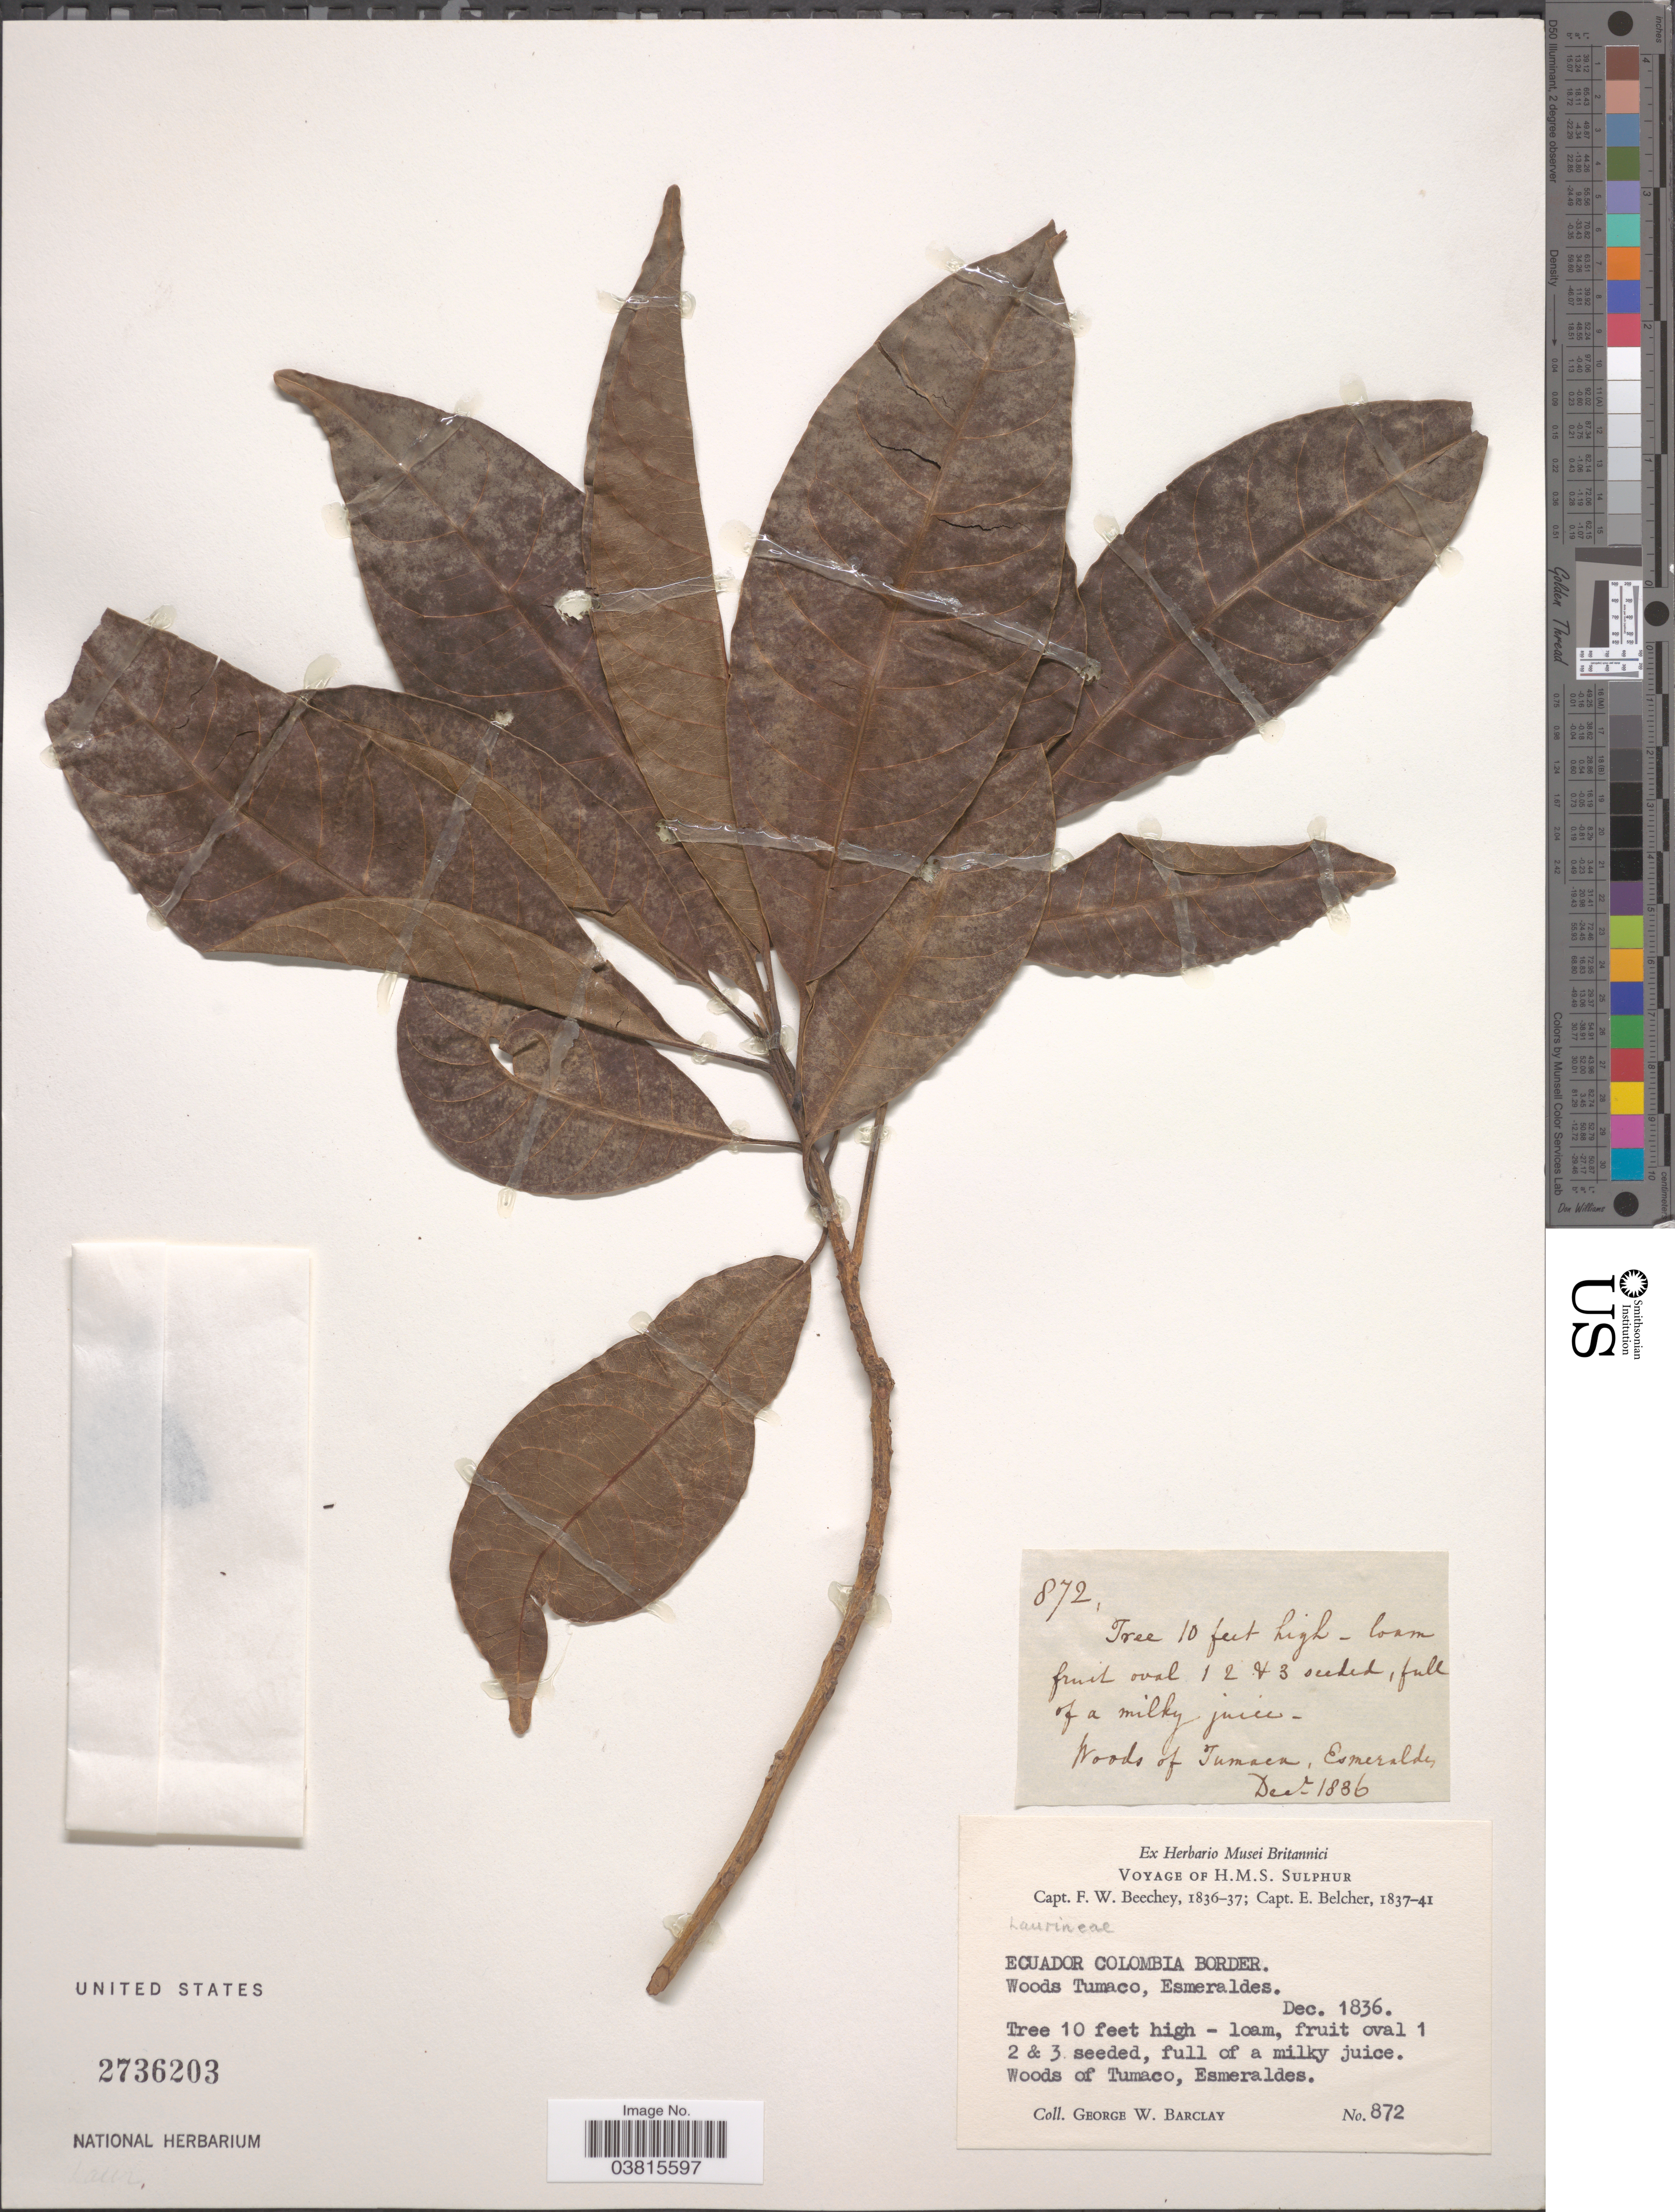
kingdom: Plantae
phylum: Tracheophyta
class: Magnoliopsida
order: Laurales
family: Lauraceae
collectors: G. W. Barclay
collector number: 872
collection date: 1836-12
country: Ecuador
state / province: Esmeraldas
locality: Woods of Tumaco.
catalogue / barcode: US 2736203